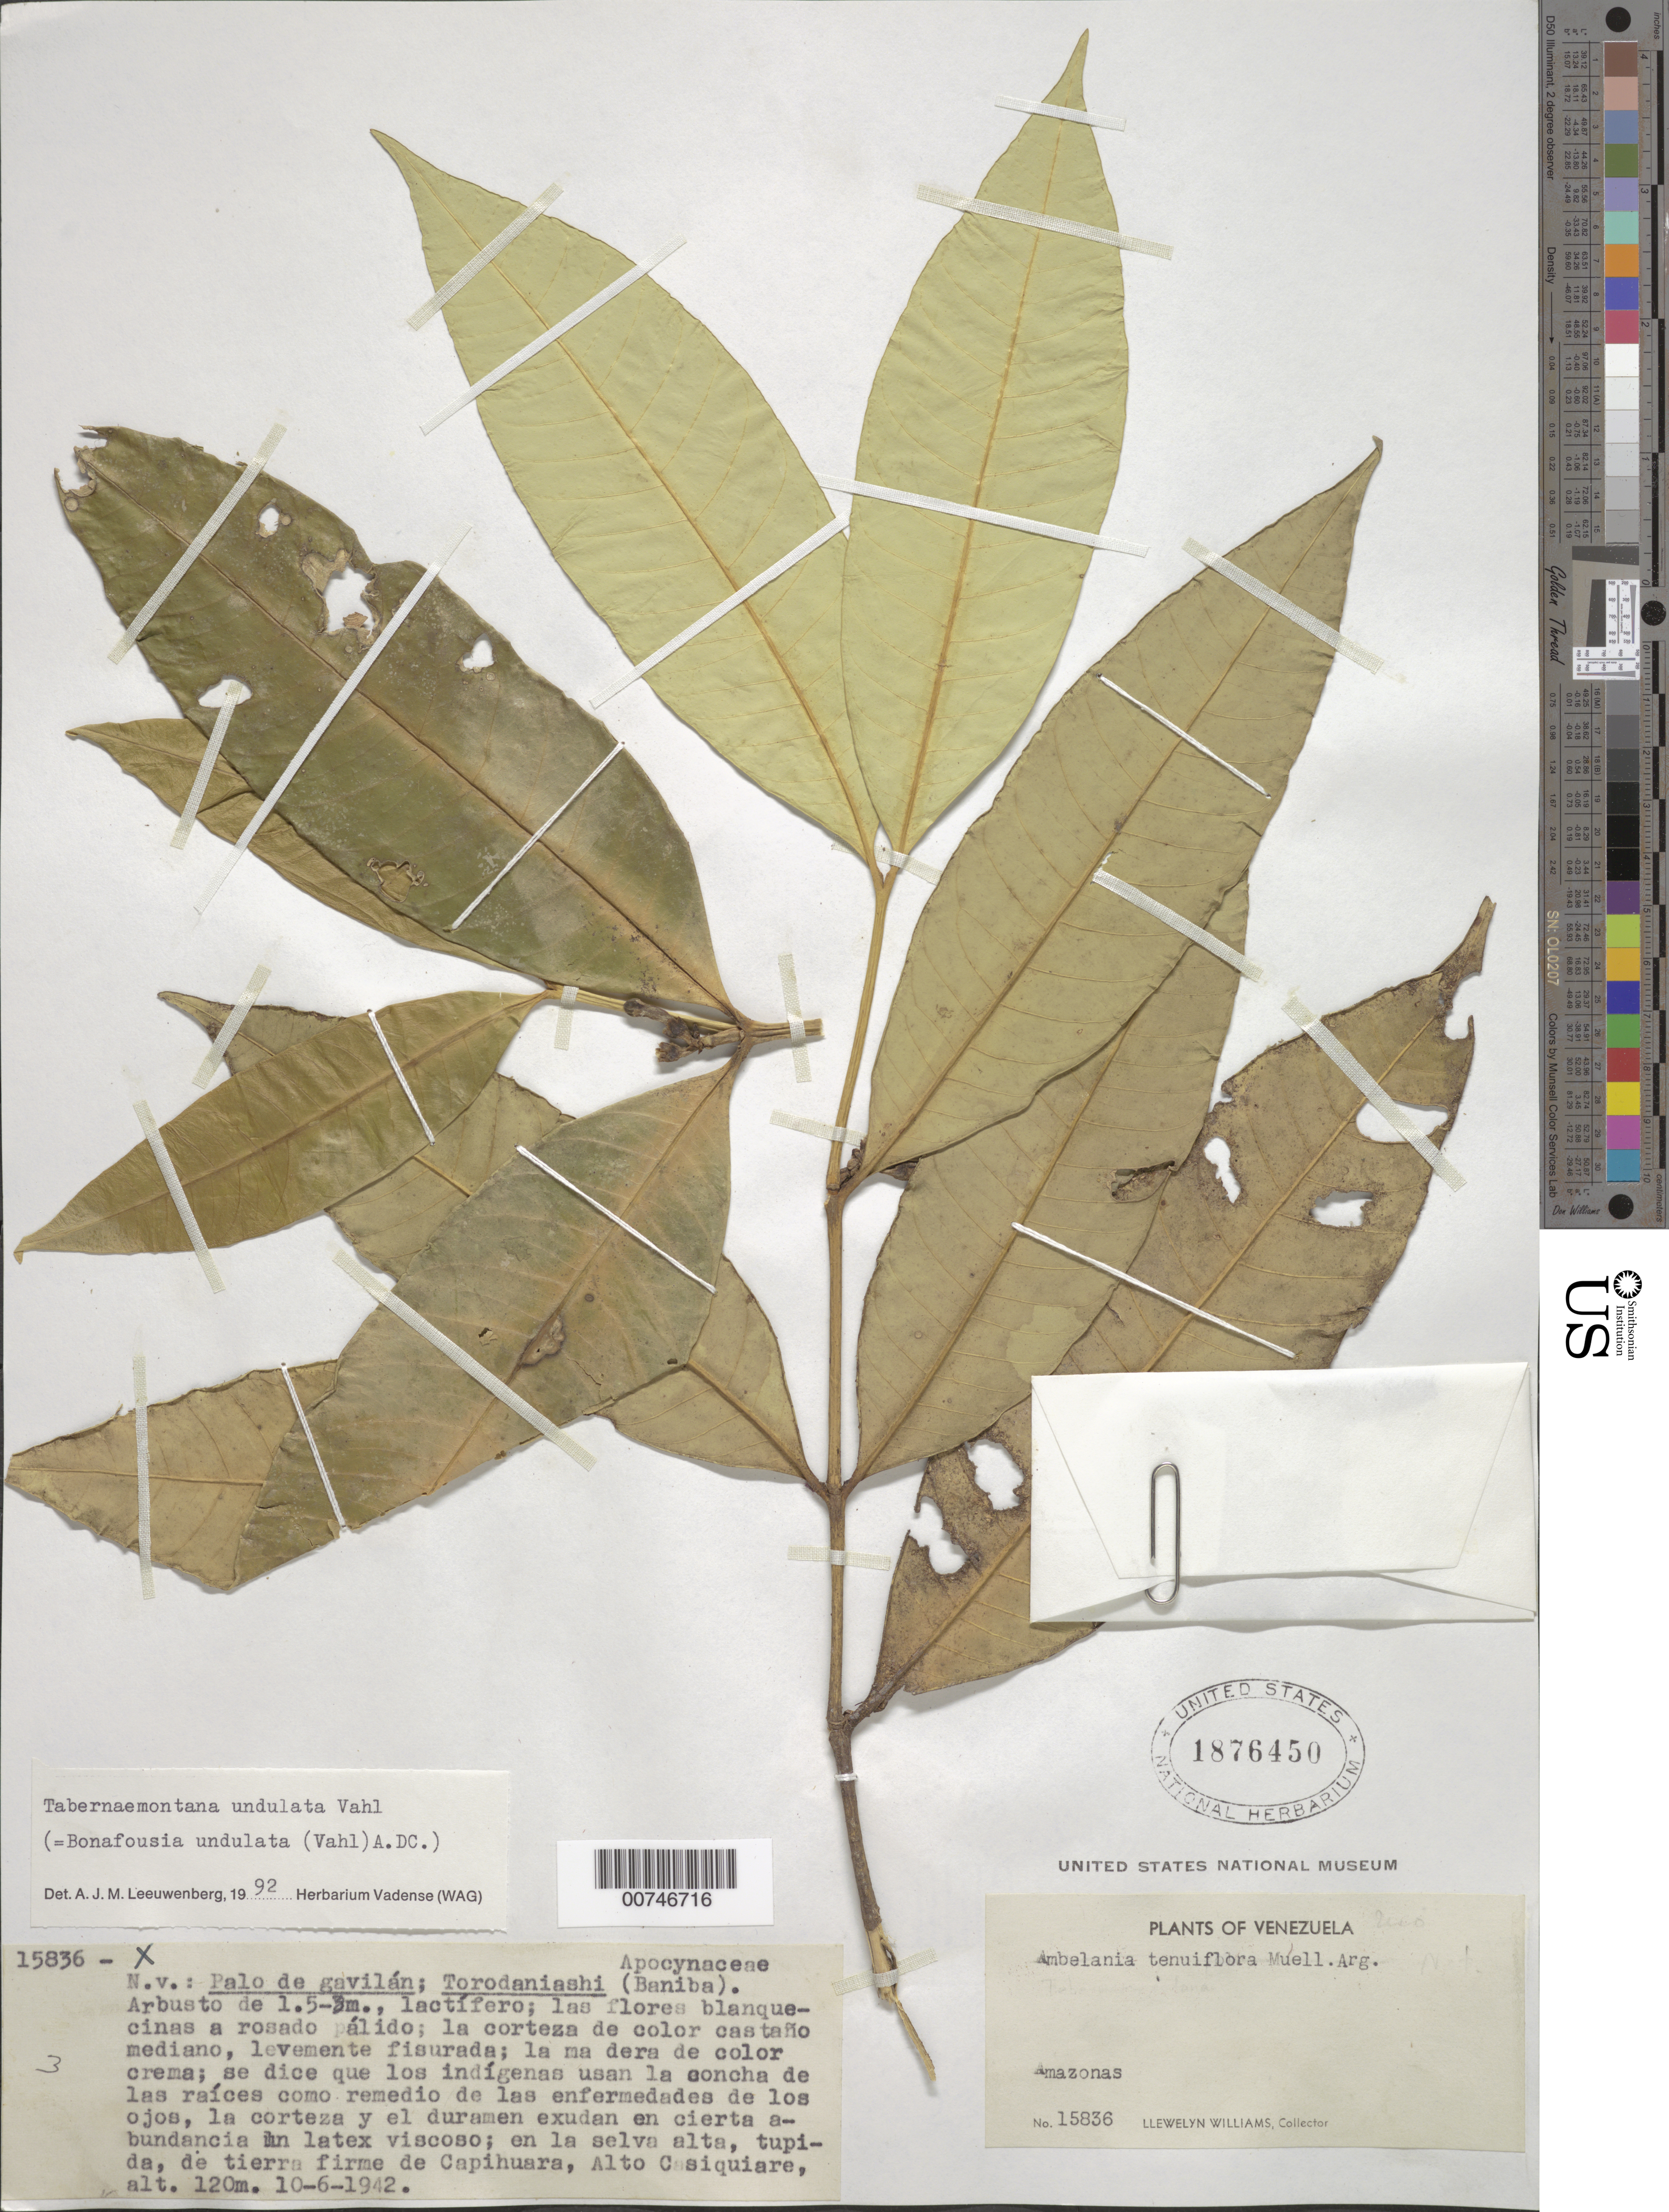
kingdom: Plantae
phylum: Tracheophyta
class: Magnoliopsida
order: Gentianales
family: Apocynaceae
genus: Tabernaemontana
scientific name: Tabernaemontana undulata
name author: Vahl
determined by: Leeuwenberg, A. J. M.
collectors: Ll. Williams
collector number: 15836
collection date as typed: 10-Jun-42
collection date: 1942-06-10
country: Venezuela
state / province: Amazonas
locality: Capihuara, Alto Casiquiare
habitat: Selva alta, tupida de tierra firme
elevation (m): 120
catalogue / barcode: US 1876450